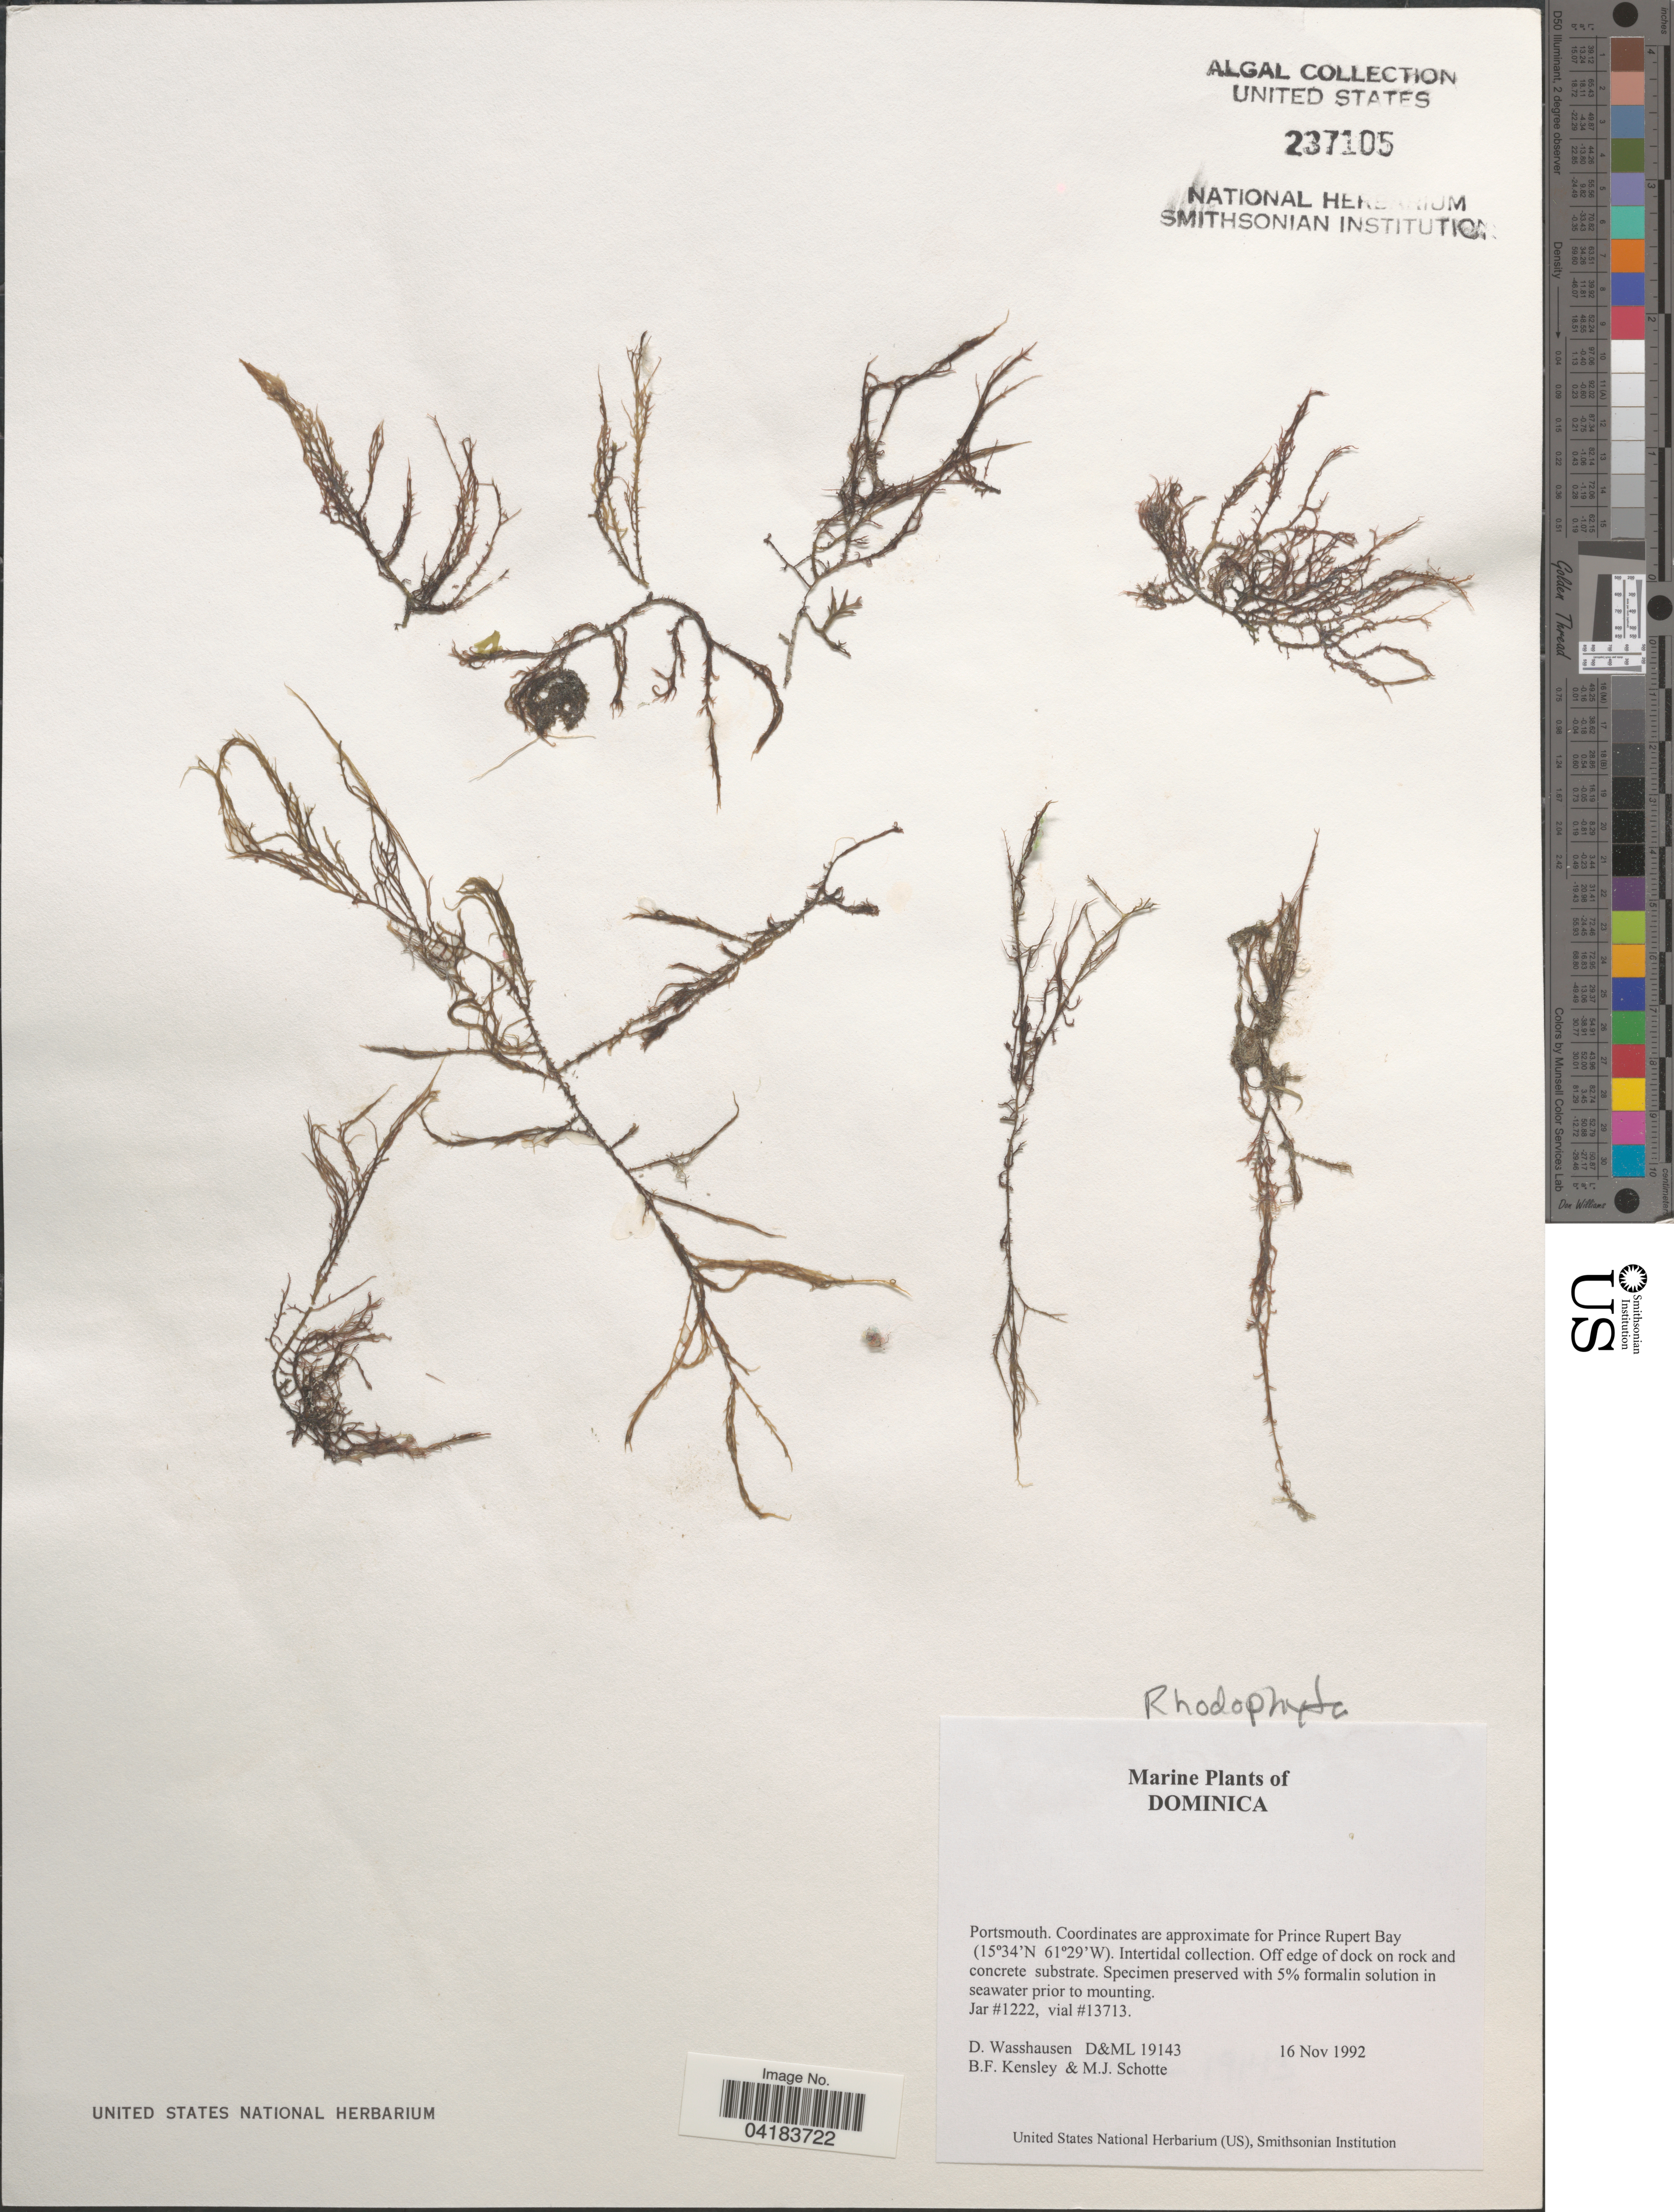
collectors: D. C. Wasshausen, B. Kensley & M. Schotte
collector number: D&ML19143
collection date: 1992-11-16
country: Dominica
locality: Portsmouth. Coordinates are approximate for Prince Rupert Bay.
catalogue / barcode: US 237105